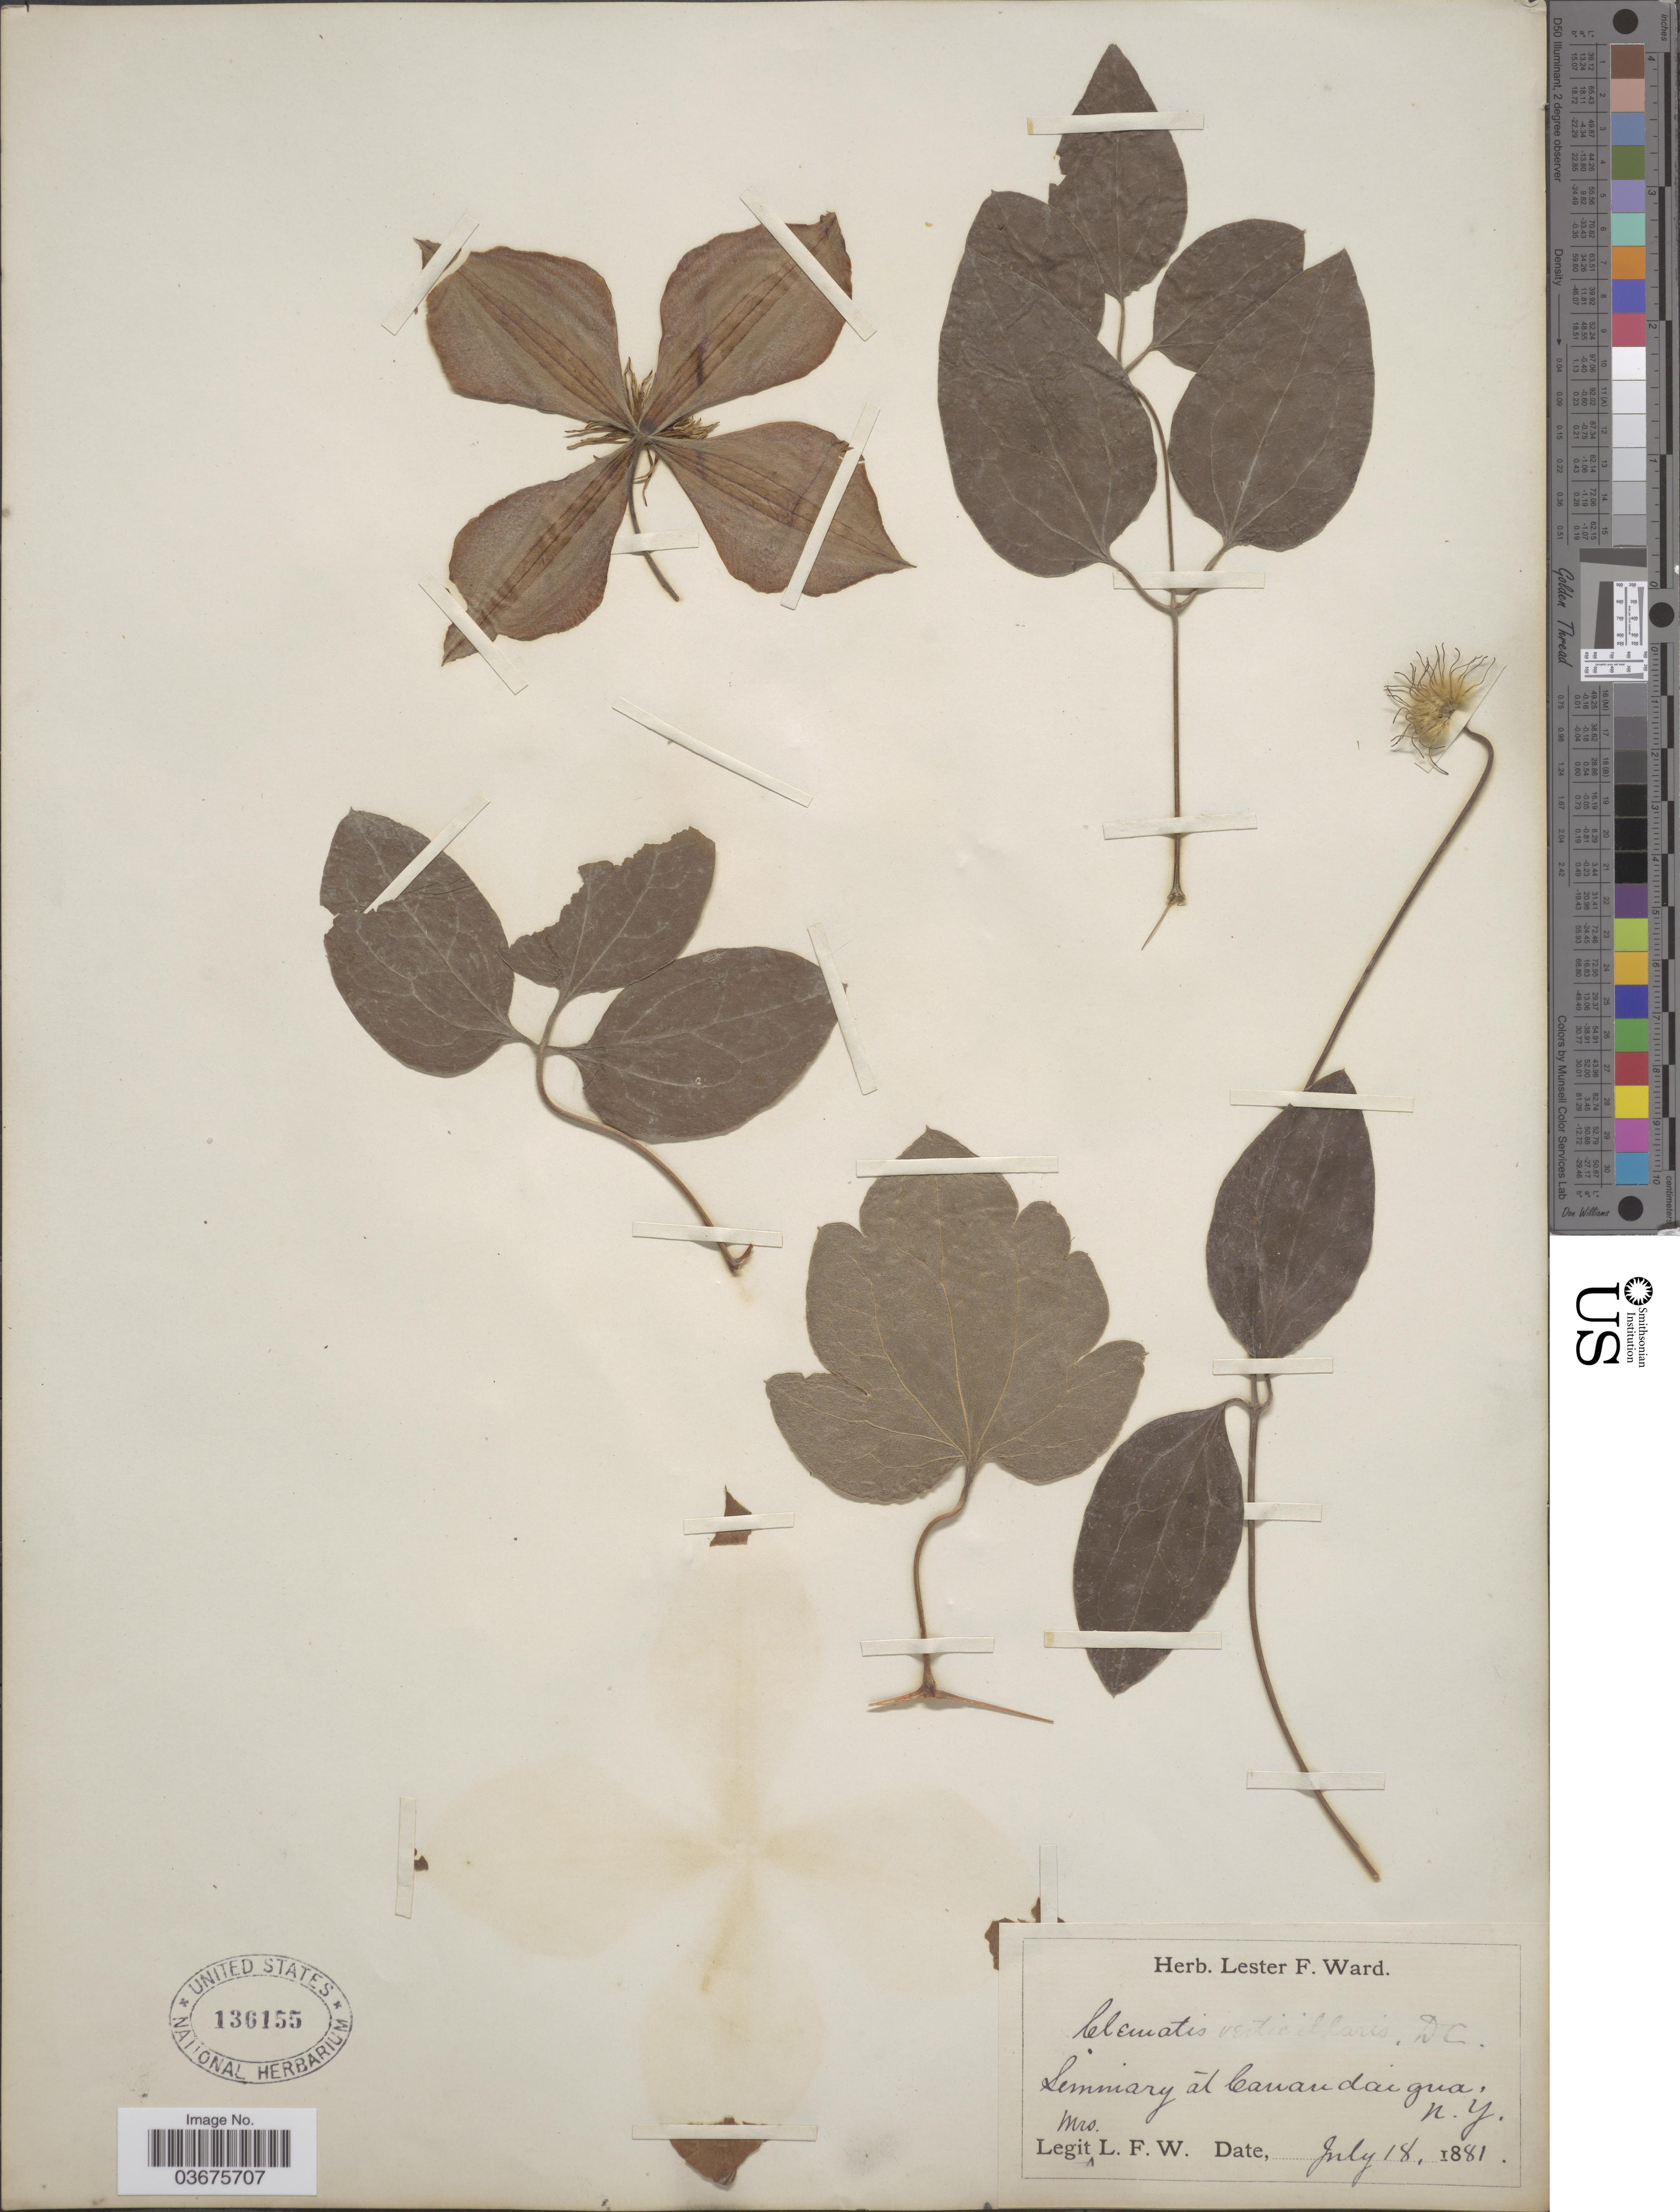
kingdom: Plantae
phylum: Tracheophyta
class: Magnoliopsida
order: Ranunculales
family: Ranunculaceae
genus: Clematis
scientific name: Clematis sp.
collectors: Mrs. L. F. Ward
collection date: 1881-07-18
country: United States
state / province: New York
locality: Semniary at Canandaigua.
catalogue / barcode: US 136155